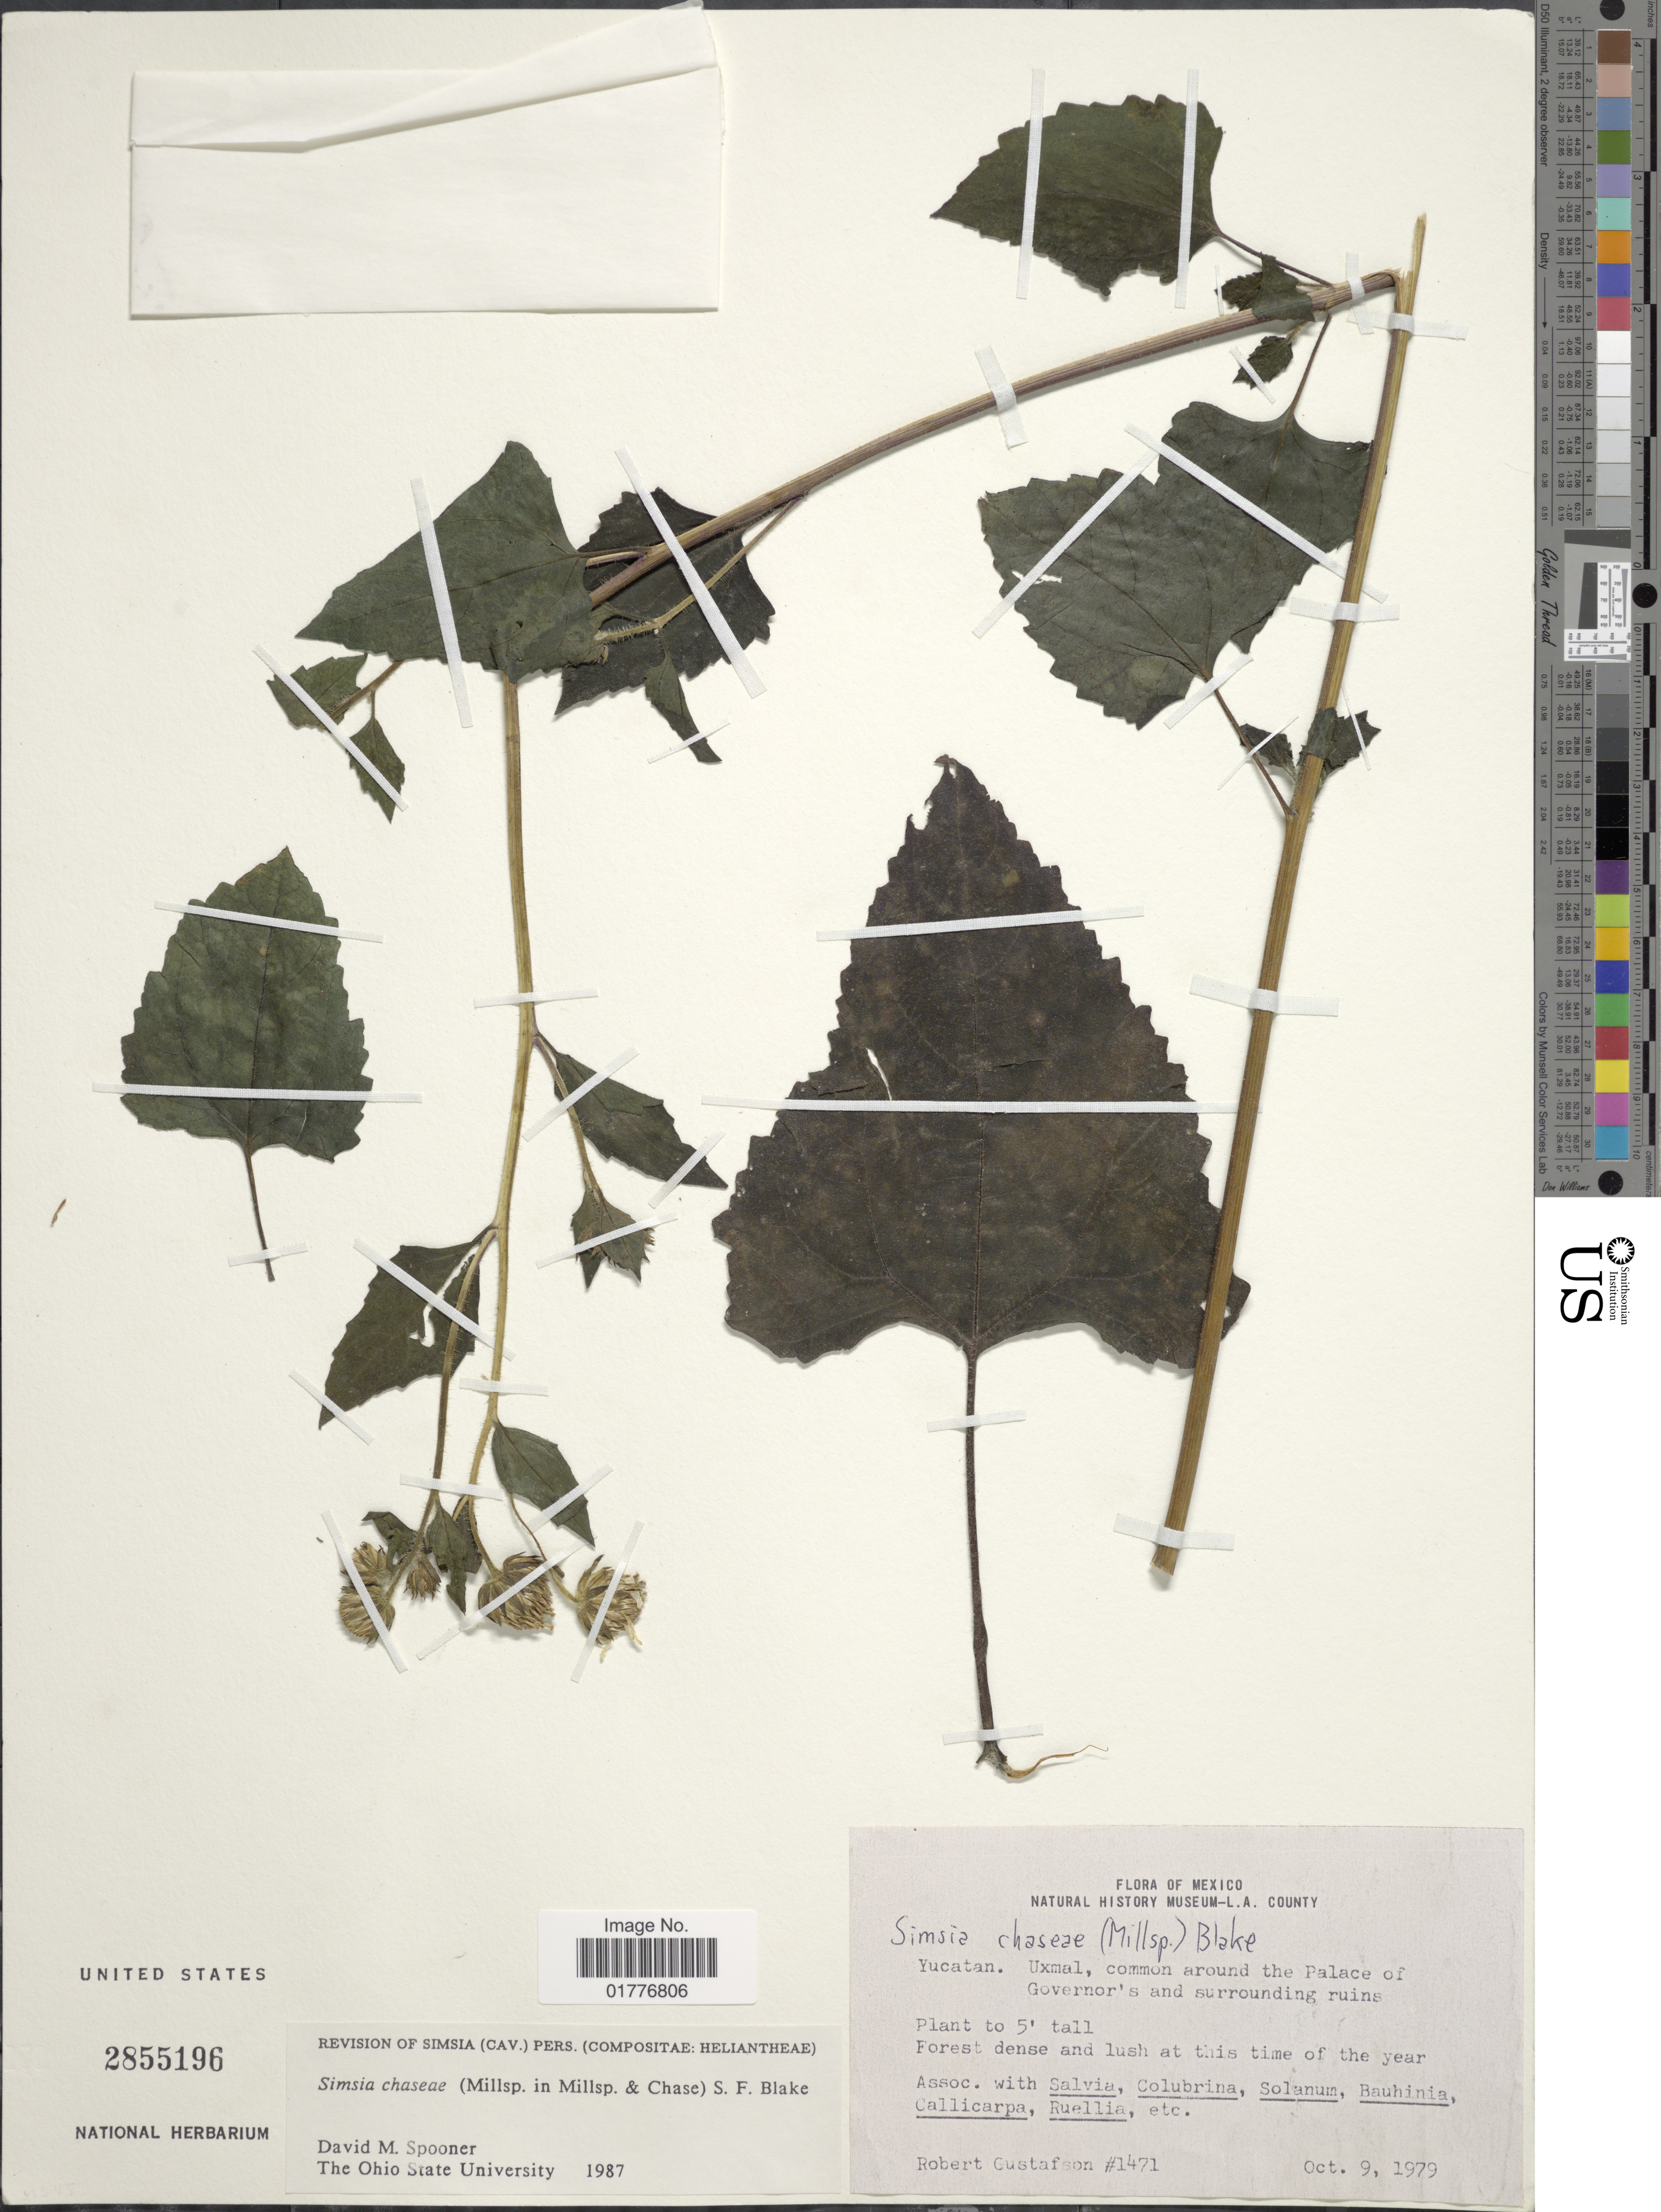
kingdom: Plantae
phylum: Tracheophyta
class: Magnoliopsida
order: Asterales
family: Asteraceae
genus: Simsia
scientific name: Simsia chasei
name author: (Millsp.) S.F. Blake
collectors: R. Gustafson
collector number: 1471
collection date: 1979-10-09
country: Mexico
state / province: Yucatán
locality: Uxmal. common around the Palace of Governor's and surrounding ruins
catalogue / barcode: US 2855196